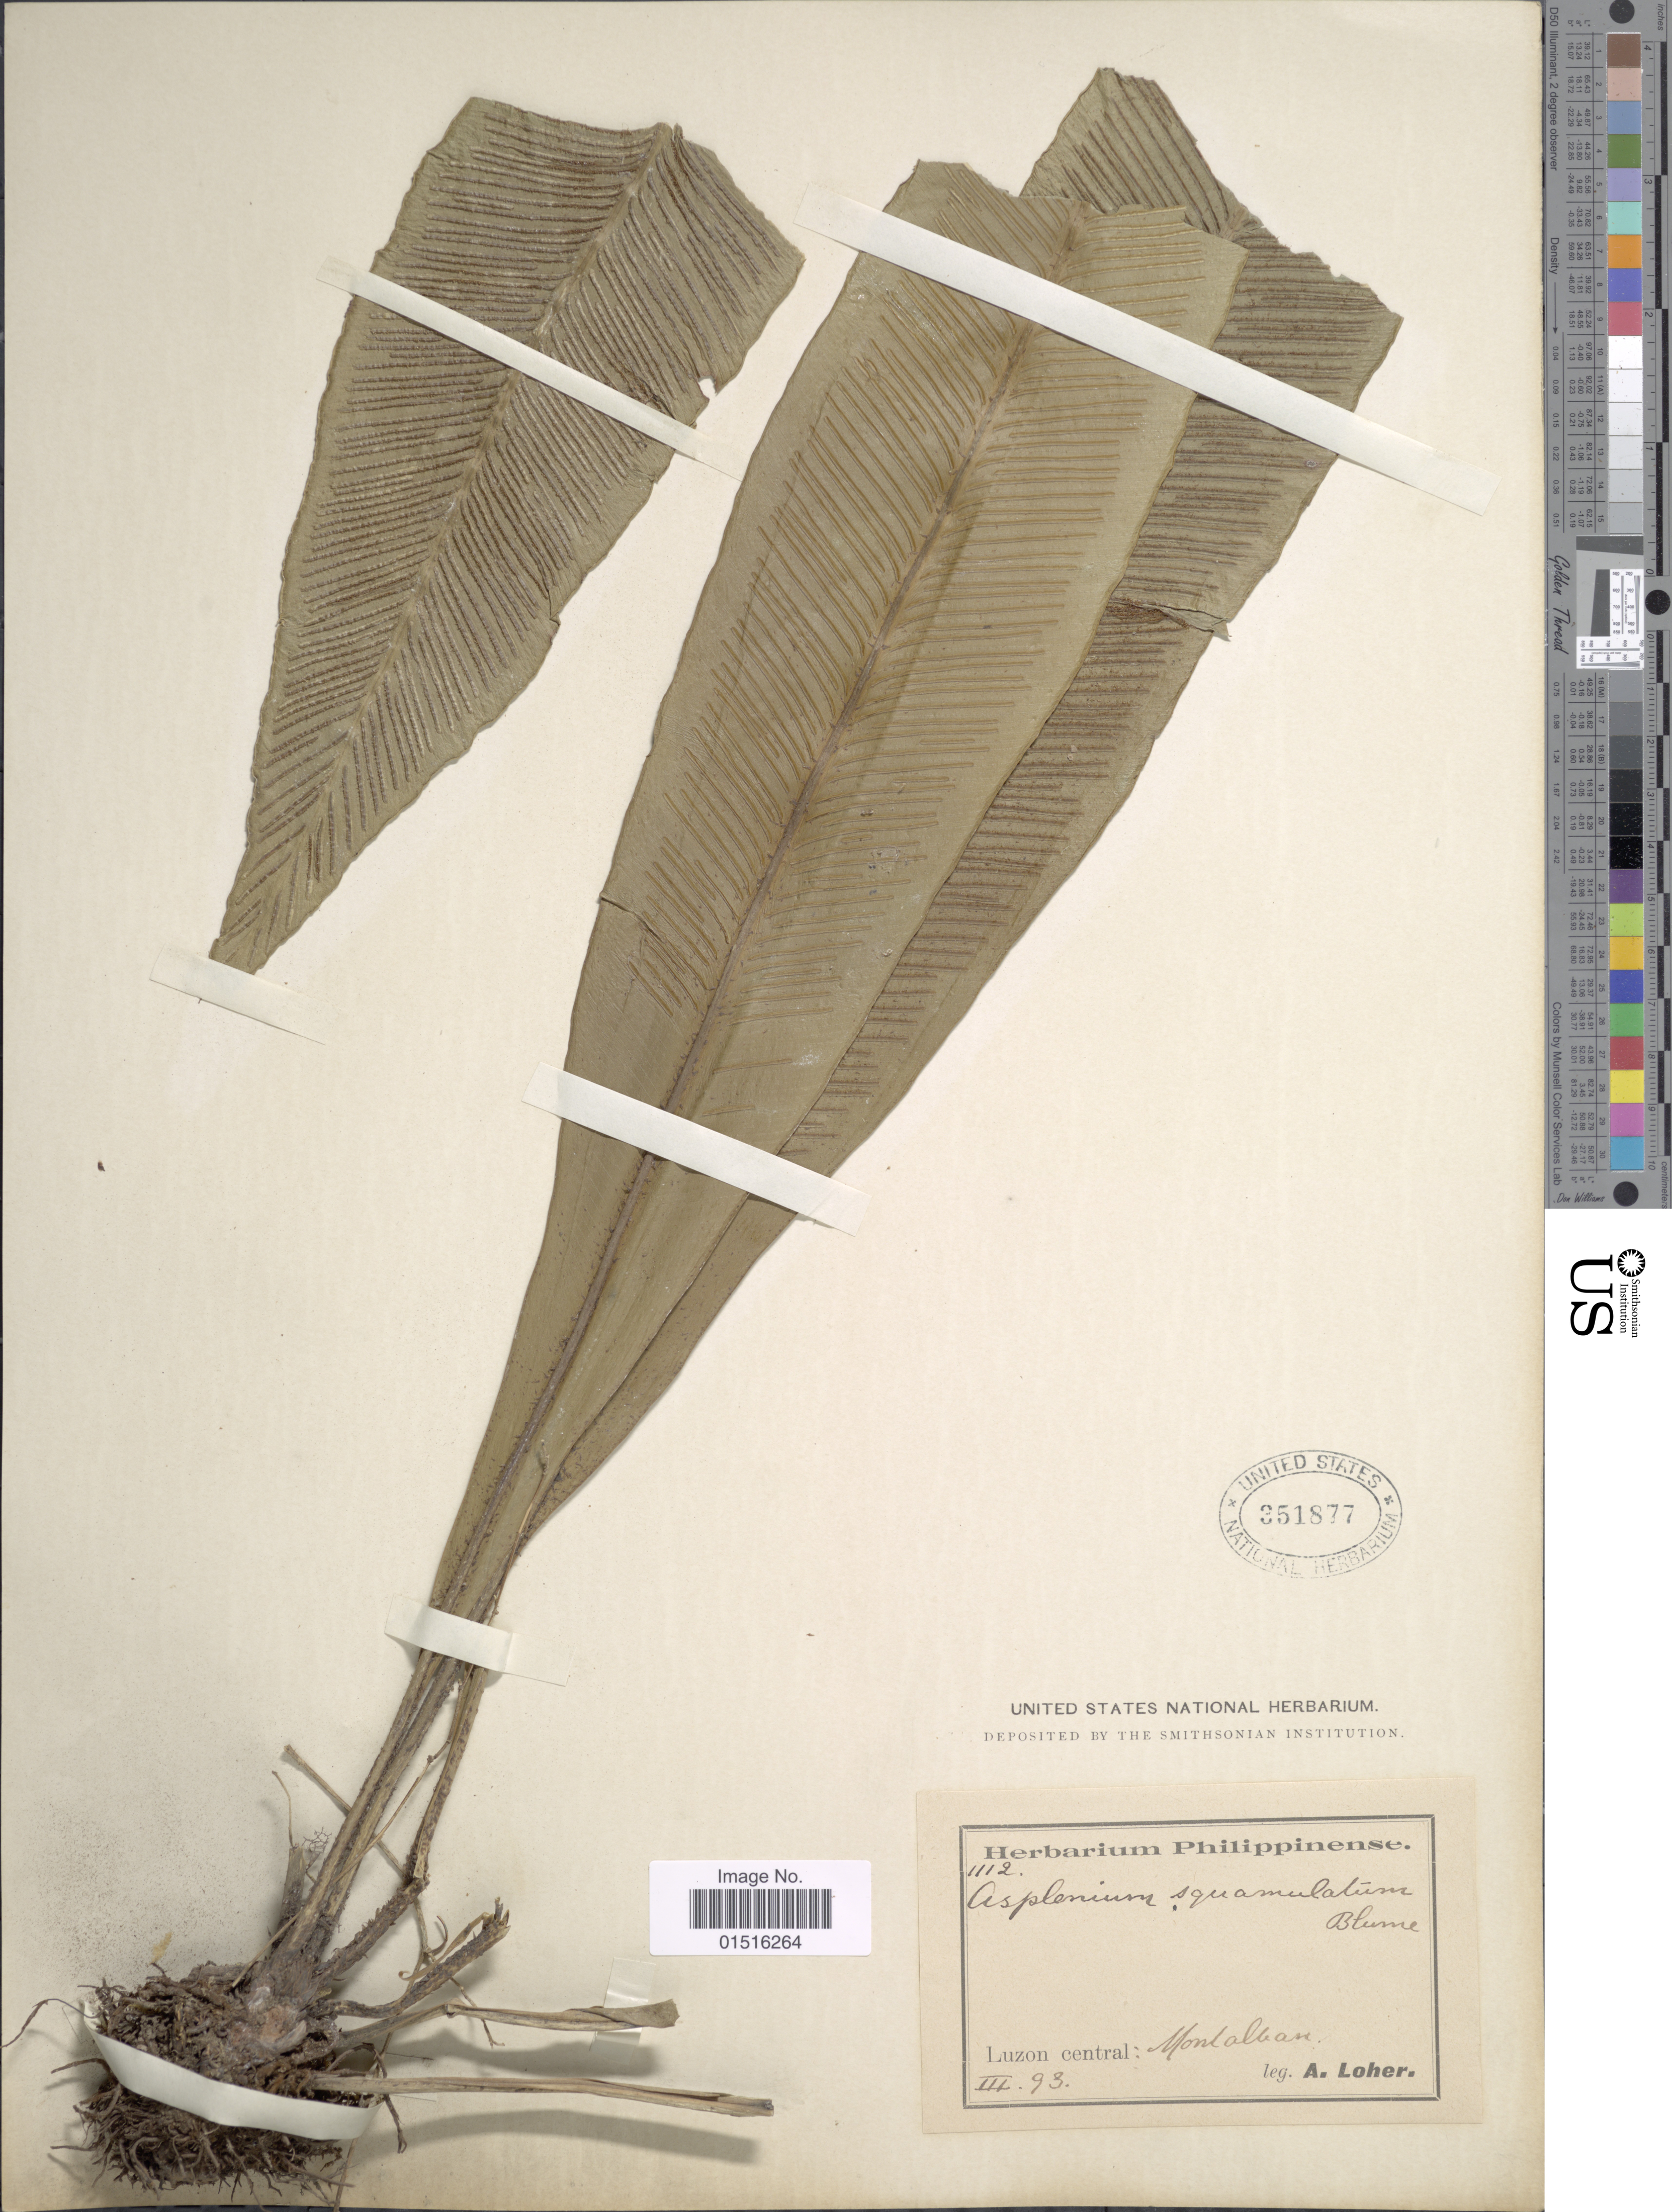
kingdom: Plantae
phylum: Tracheophyta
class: Polypodiopsida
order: Polypodiales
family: Aspleniaceae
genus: Asplenium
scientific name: Asplenium vittiforme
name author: Cav.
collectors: A. Loher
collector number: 1112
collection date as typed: Transcribed d/m/y: /3/93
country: Philippines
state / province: Central Luzon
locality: Montalban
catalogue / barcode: US 351877